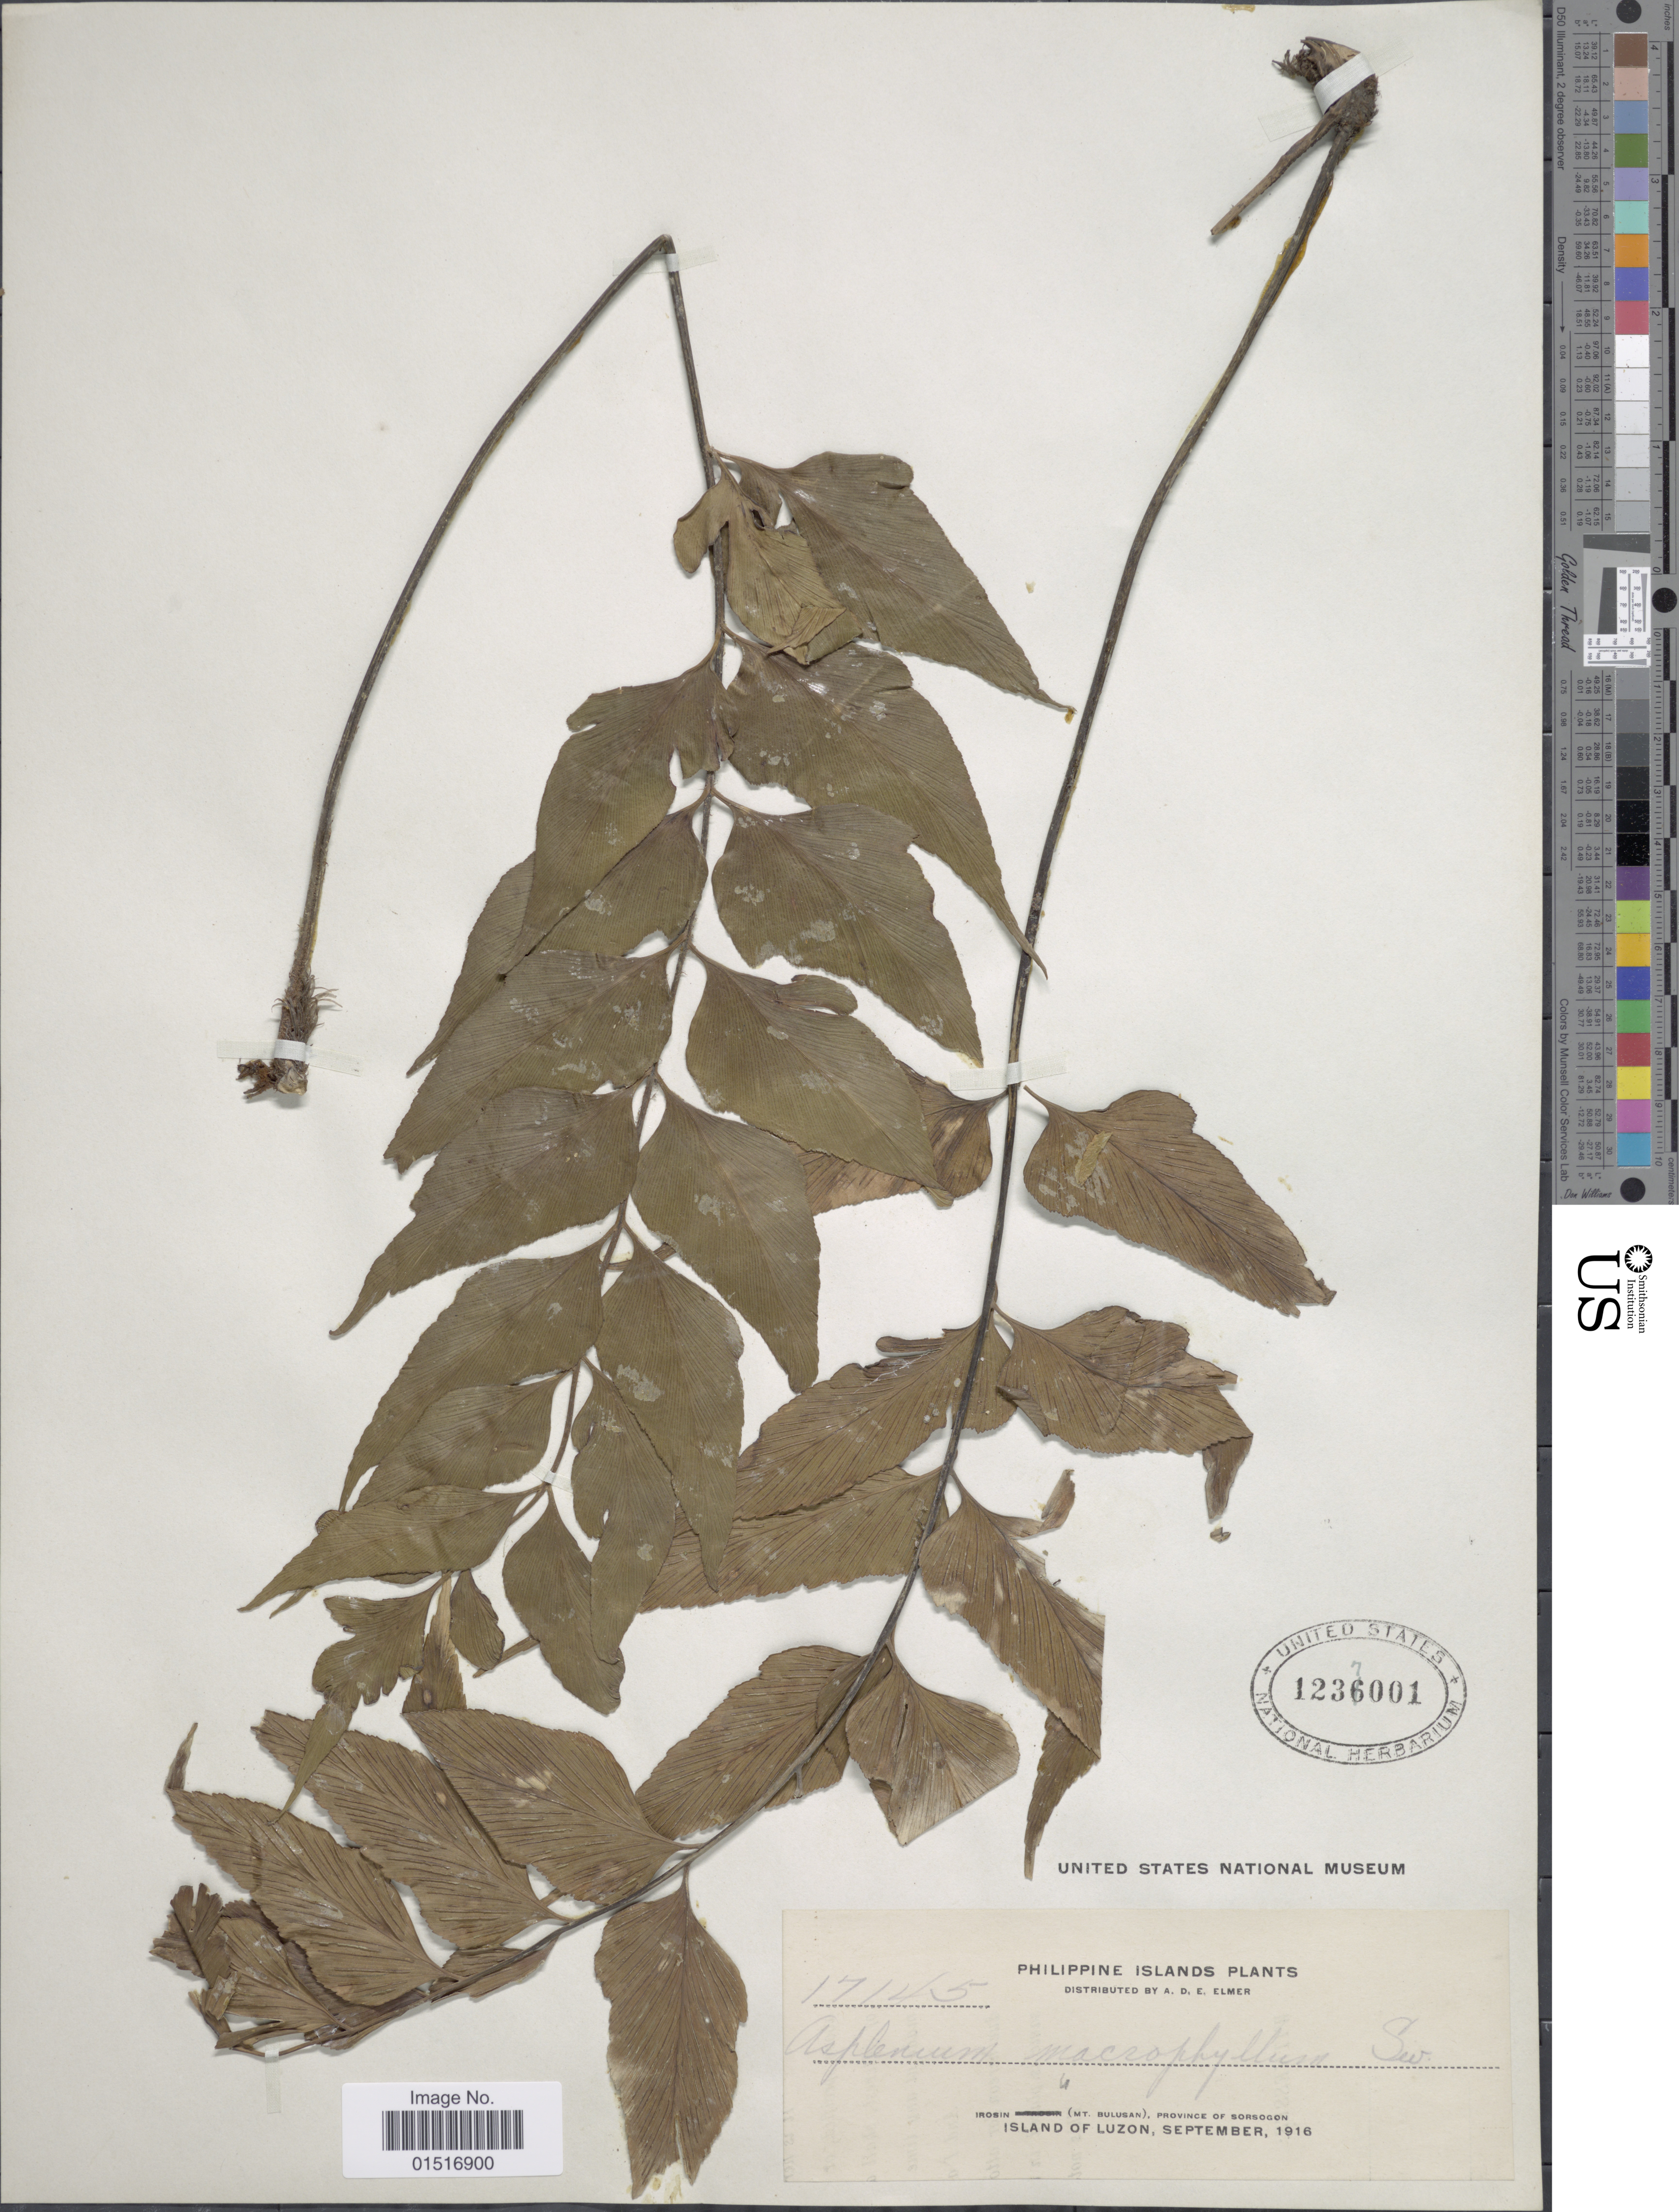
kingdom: Plantae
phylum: Tracheophyta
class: Polypodiopsida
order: Polypodiales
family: Aspleniaceae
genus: Asplenium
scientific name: Asplenium polyodon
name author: G. Forst.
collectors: A. D. E. Elmer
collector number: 17145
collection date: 1916-09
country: Philippines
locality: Irosin (Mt. Bulusan), Province of Sorsogon. Island of Luzon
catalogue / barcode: US 1237001